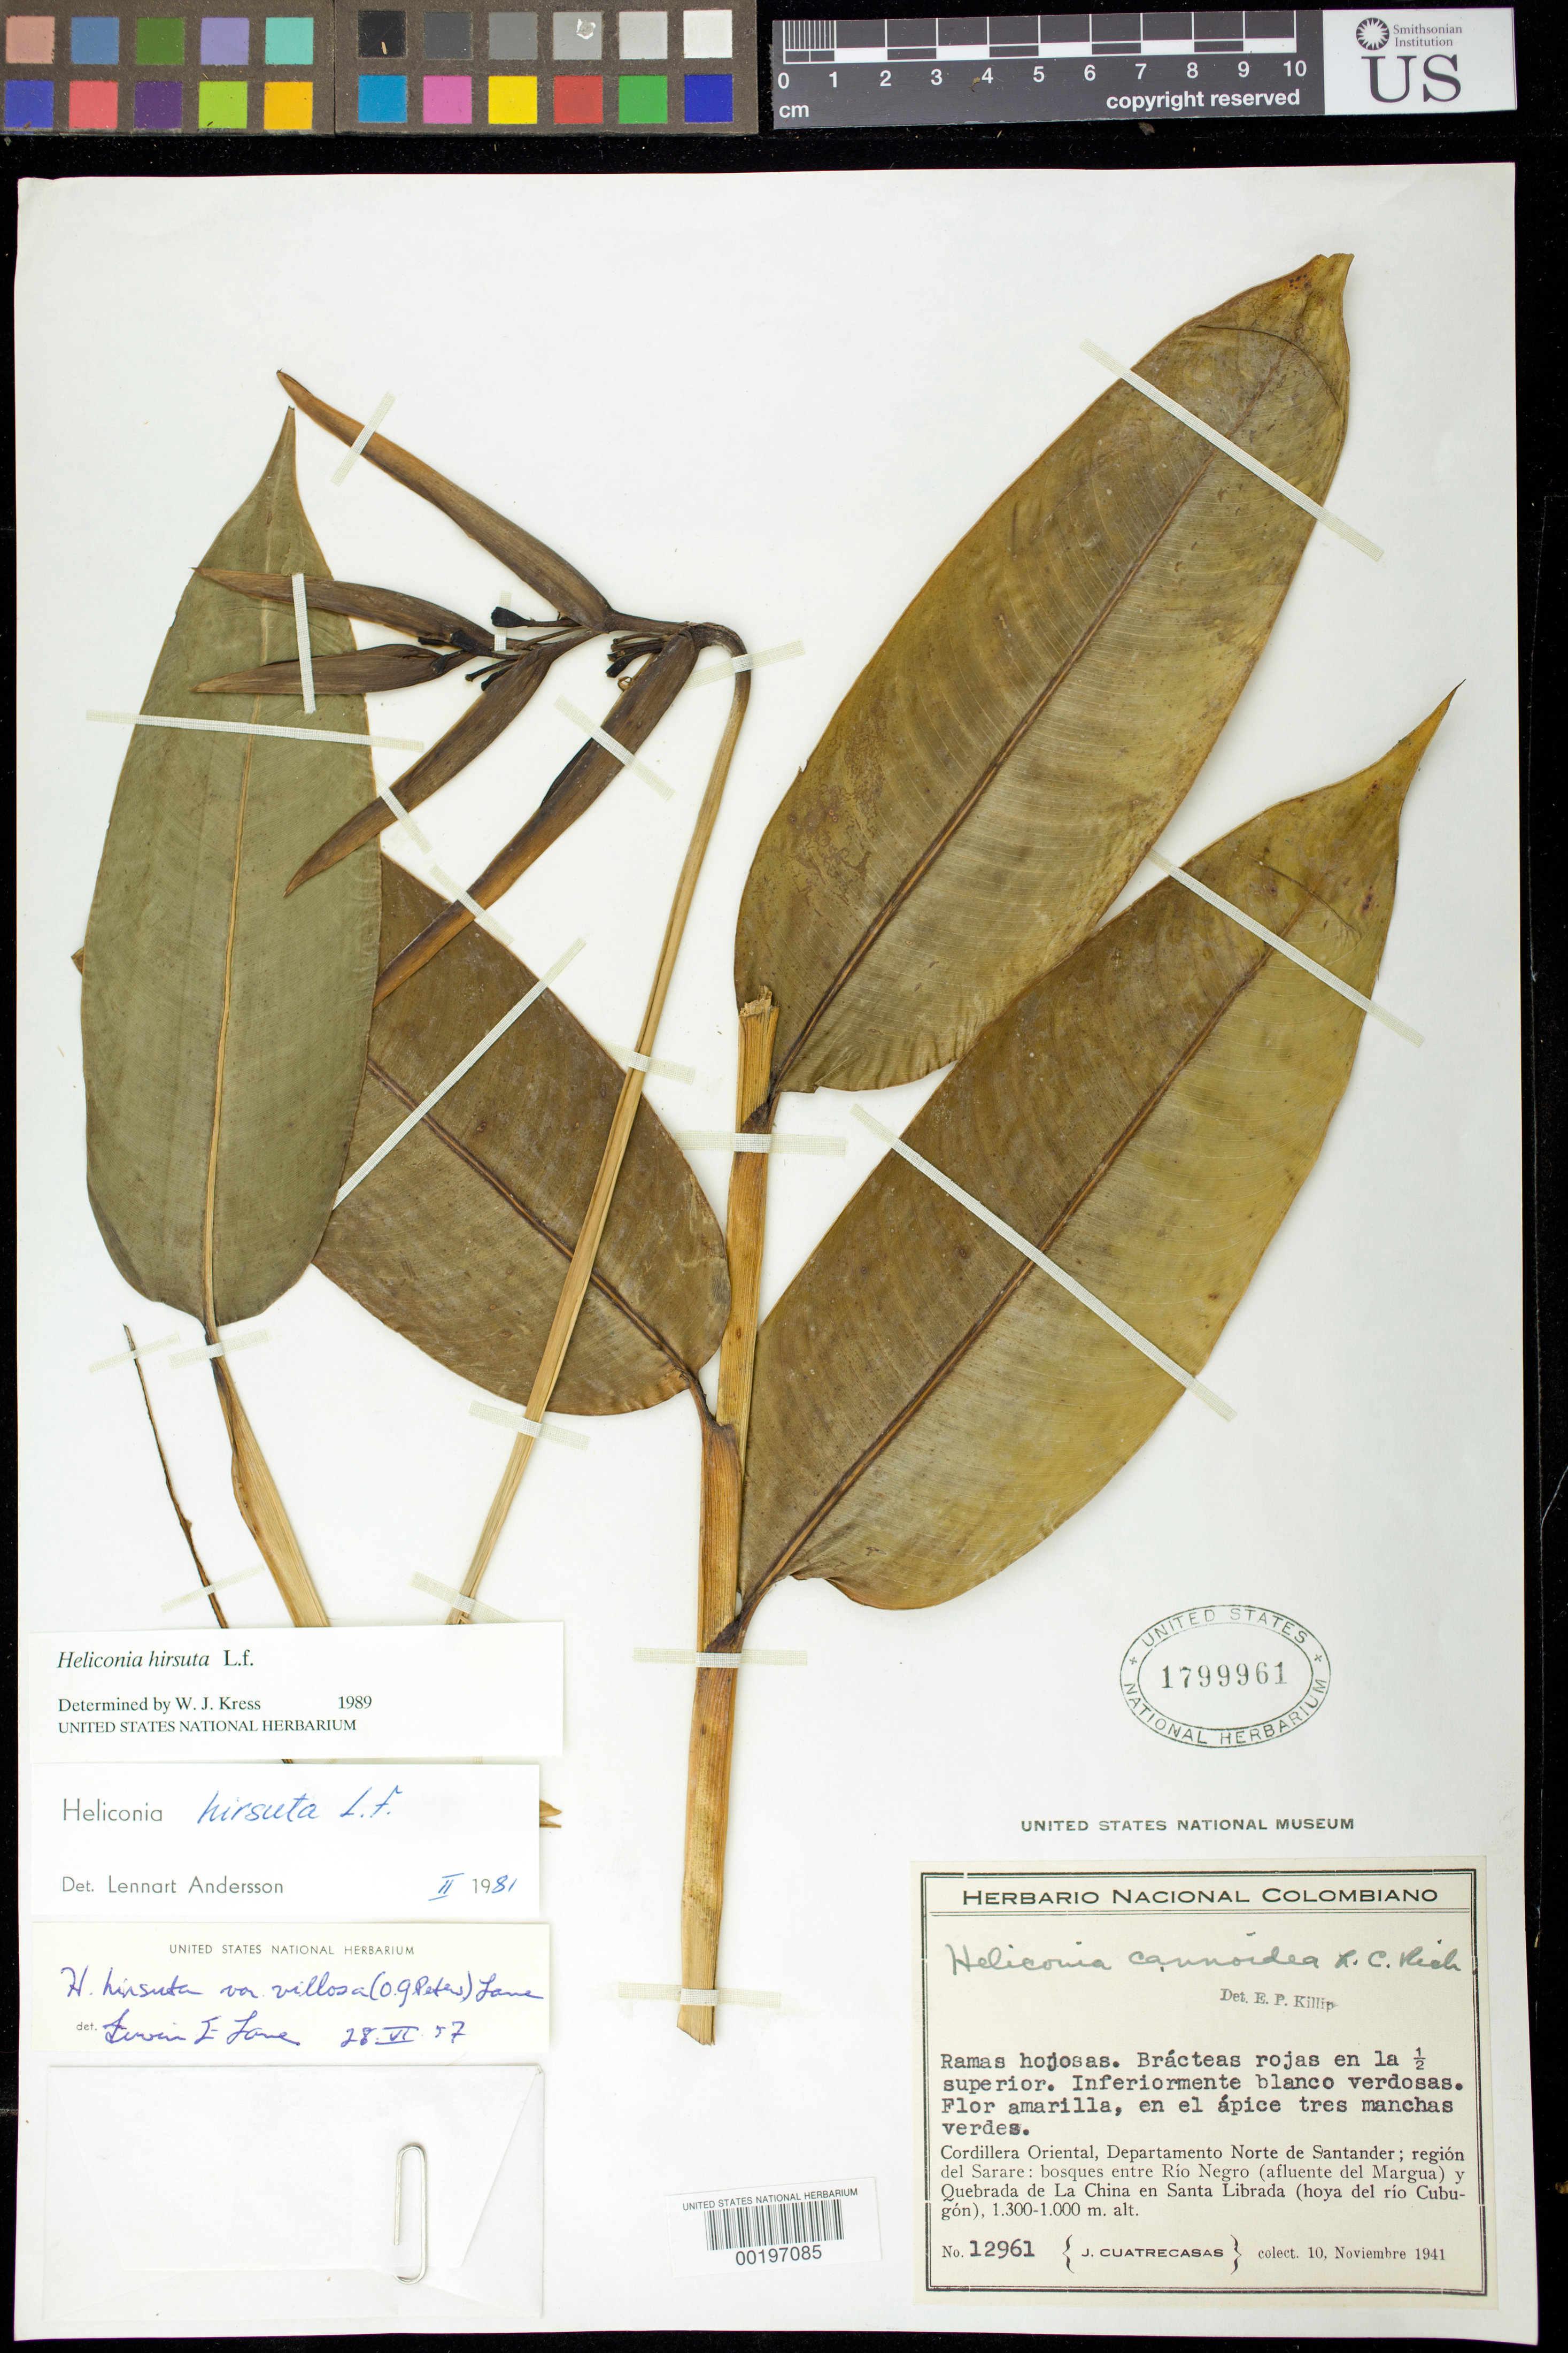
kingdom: Plantae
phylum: Tracheophyta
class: Liliopsida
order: Zingiberales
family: Heliconiaceae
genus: Heliconia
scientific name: Heliconia hirsuta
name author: L. f.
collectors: J. Cuatrecasas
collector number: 12961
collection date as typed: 10 Nov 1941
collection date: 1941-11-10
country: Colombia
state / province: Norte de Santander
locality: Cordillera Oriental, region del Sarare, forests between Rio Negro and Quebrada de la China en Santa Librada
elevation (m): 1000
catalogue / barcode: US 1799961